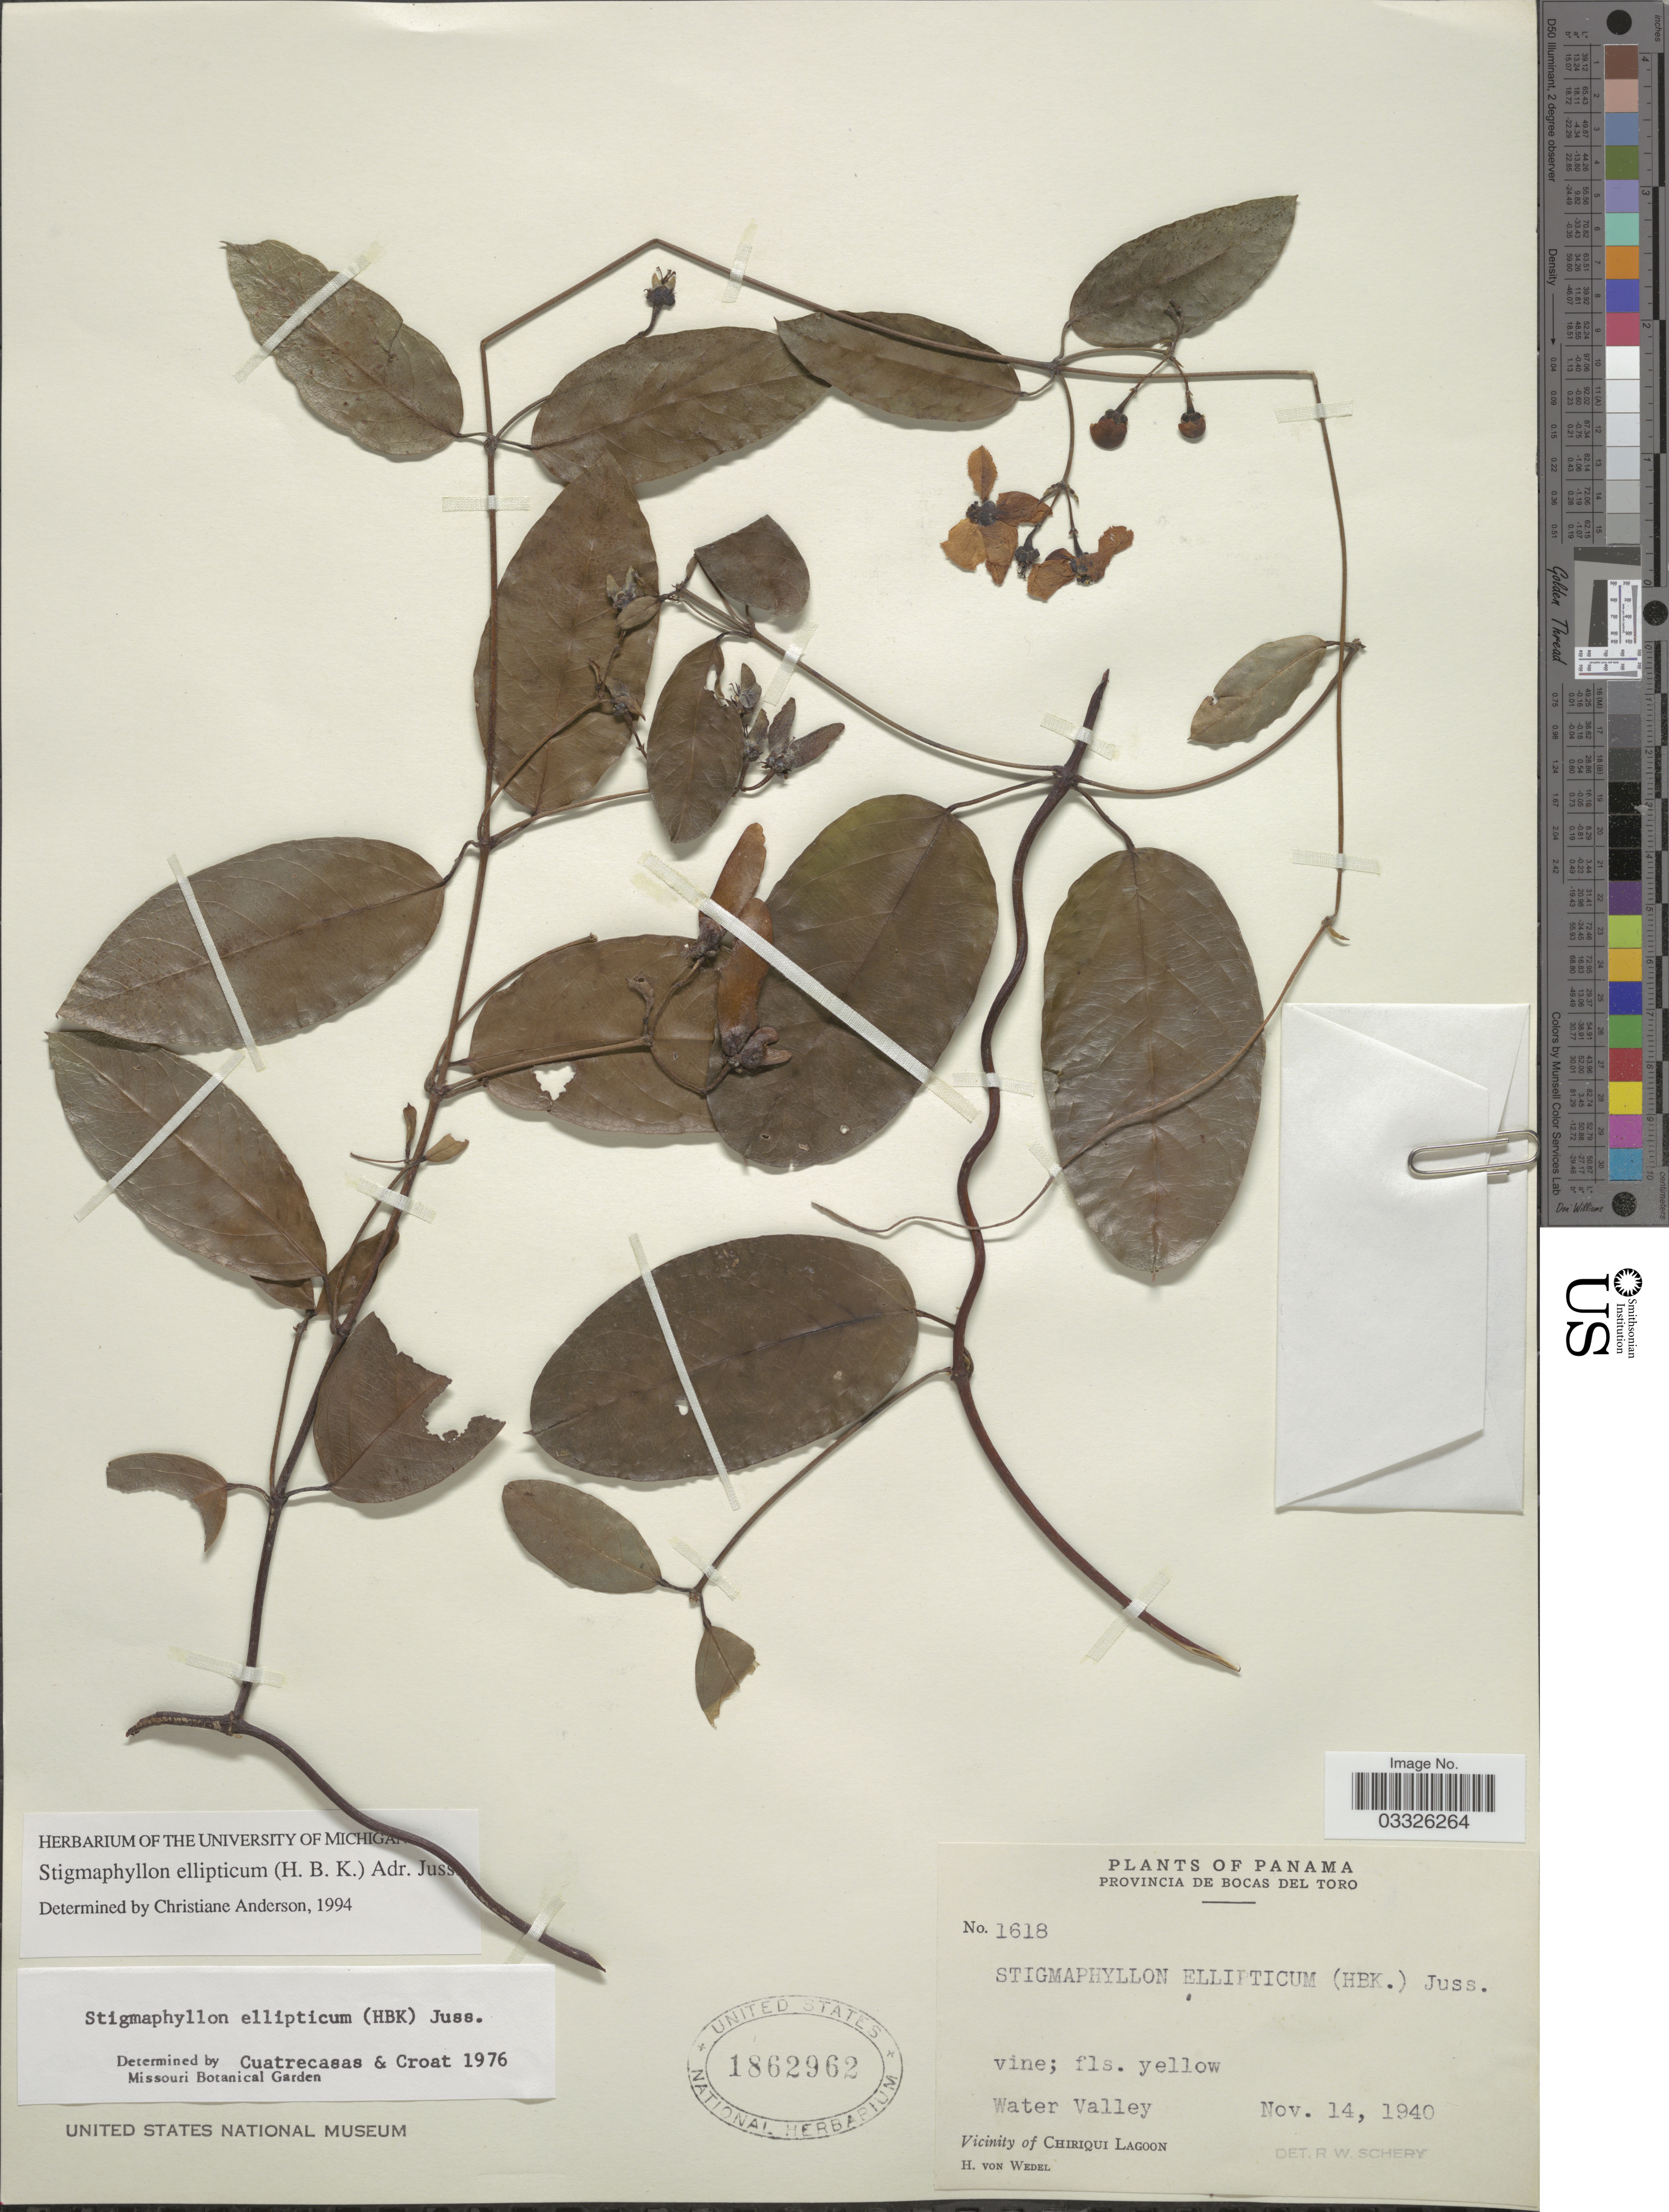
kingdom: Plantae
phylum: Tracheophyta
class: Magnoliopsida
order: Malpighiales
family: Malpighiaceae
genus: Stigmaphyllon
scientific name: Stigmaphyllon ellipticum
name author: (Kunth) A. Juss.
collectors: H. von Wedel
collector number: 1618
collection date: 1940-11-14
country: Panama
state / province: Bocas del Toro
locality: Water Valley. Vicinity of Chiriqui Lagoon.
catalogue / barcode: US 1862962